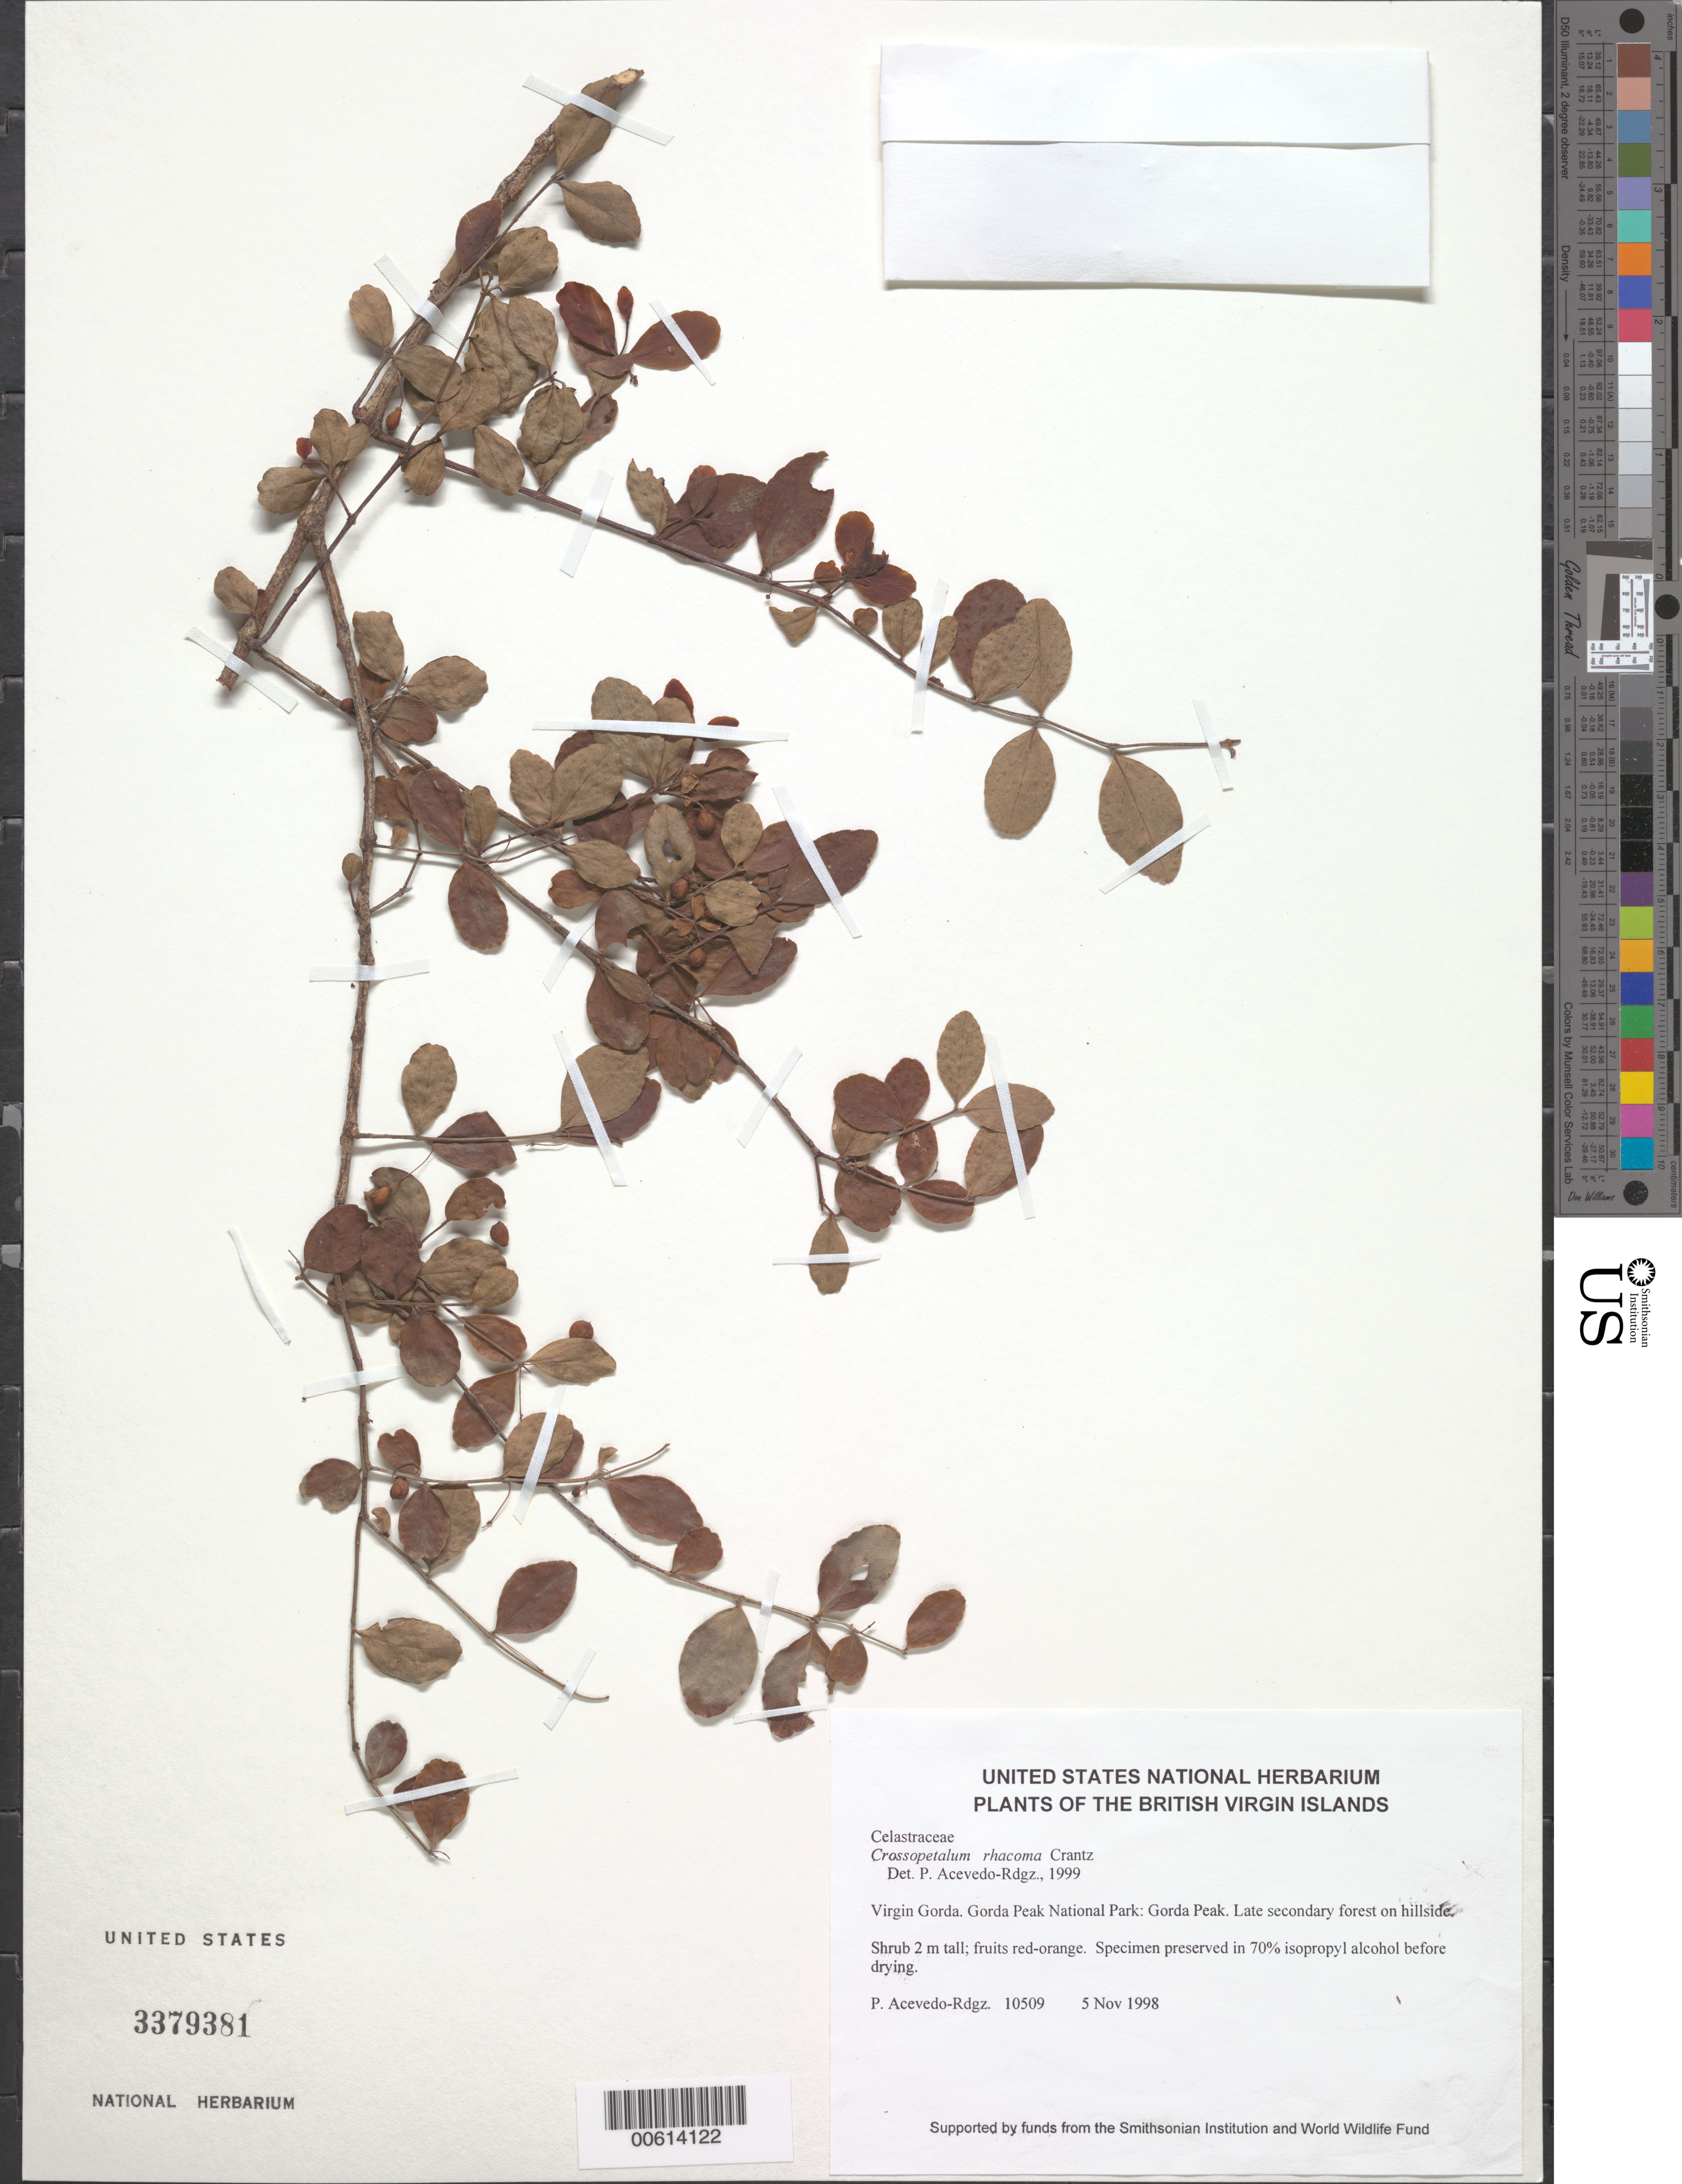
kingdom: Plantae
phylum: Tracheophyta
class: Magnoliopsida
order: Celastrales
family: Celastraceae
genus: Crossopetalum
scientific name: Crossopetalum rhacoma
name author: Crantz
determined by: Acevedo-Rodríguez, P., (BOT), Smithsonian Institution - National Museum of Natural History (UNITED STATES)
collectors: P. Acevedo-Rodr.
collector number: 10509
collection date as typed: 05 Nov 1998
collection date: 1998-11-05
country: British Virgin Islands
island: Virgin Gorda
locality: Gorda Peak National Park: Gorda Peak.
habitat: Late secondary forest on hillside.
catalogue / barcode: US 3379381